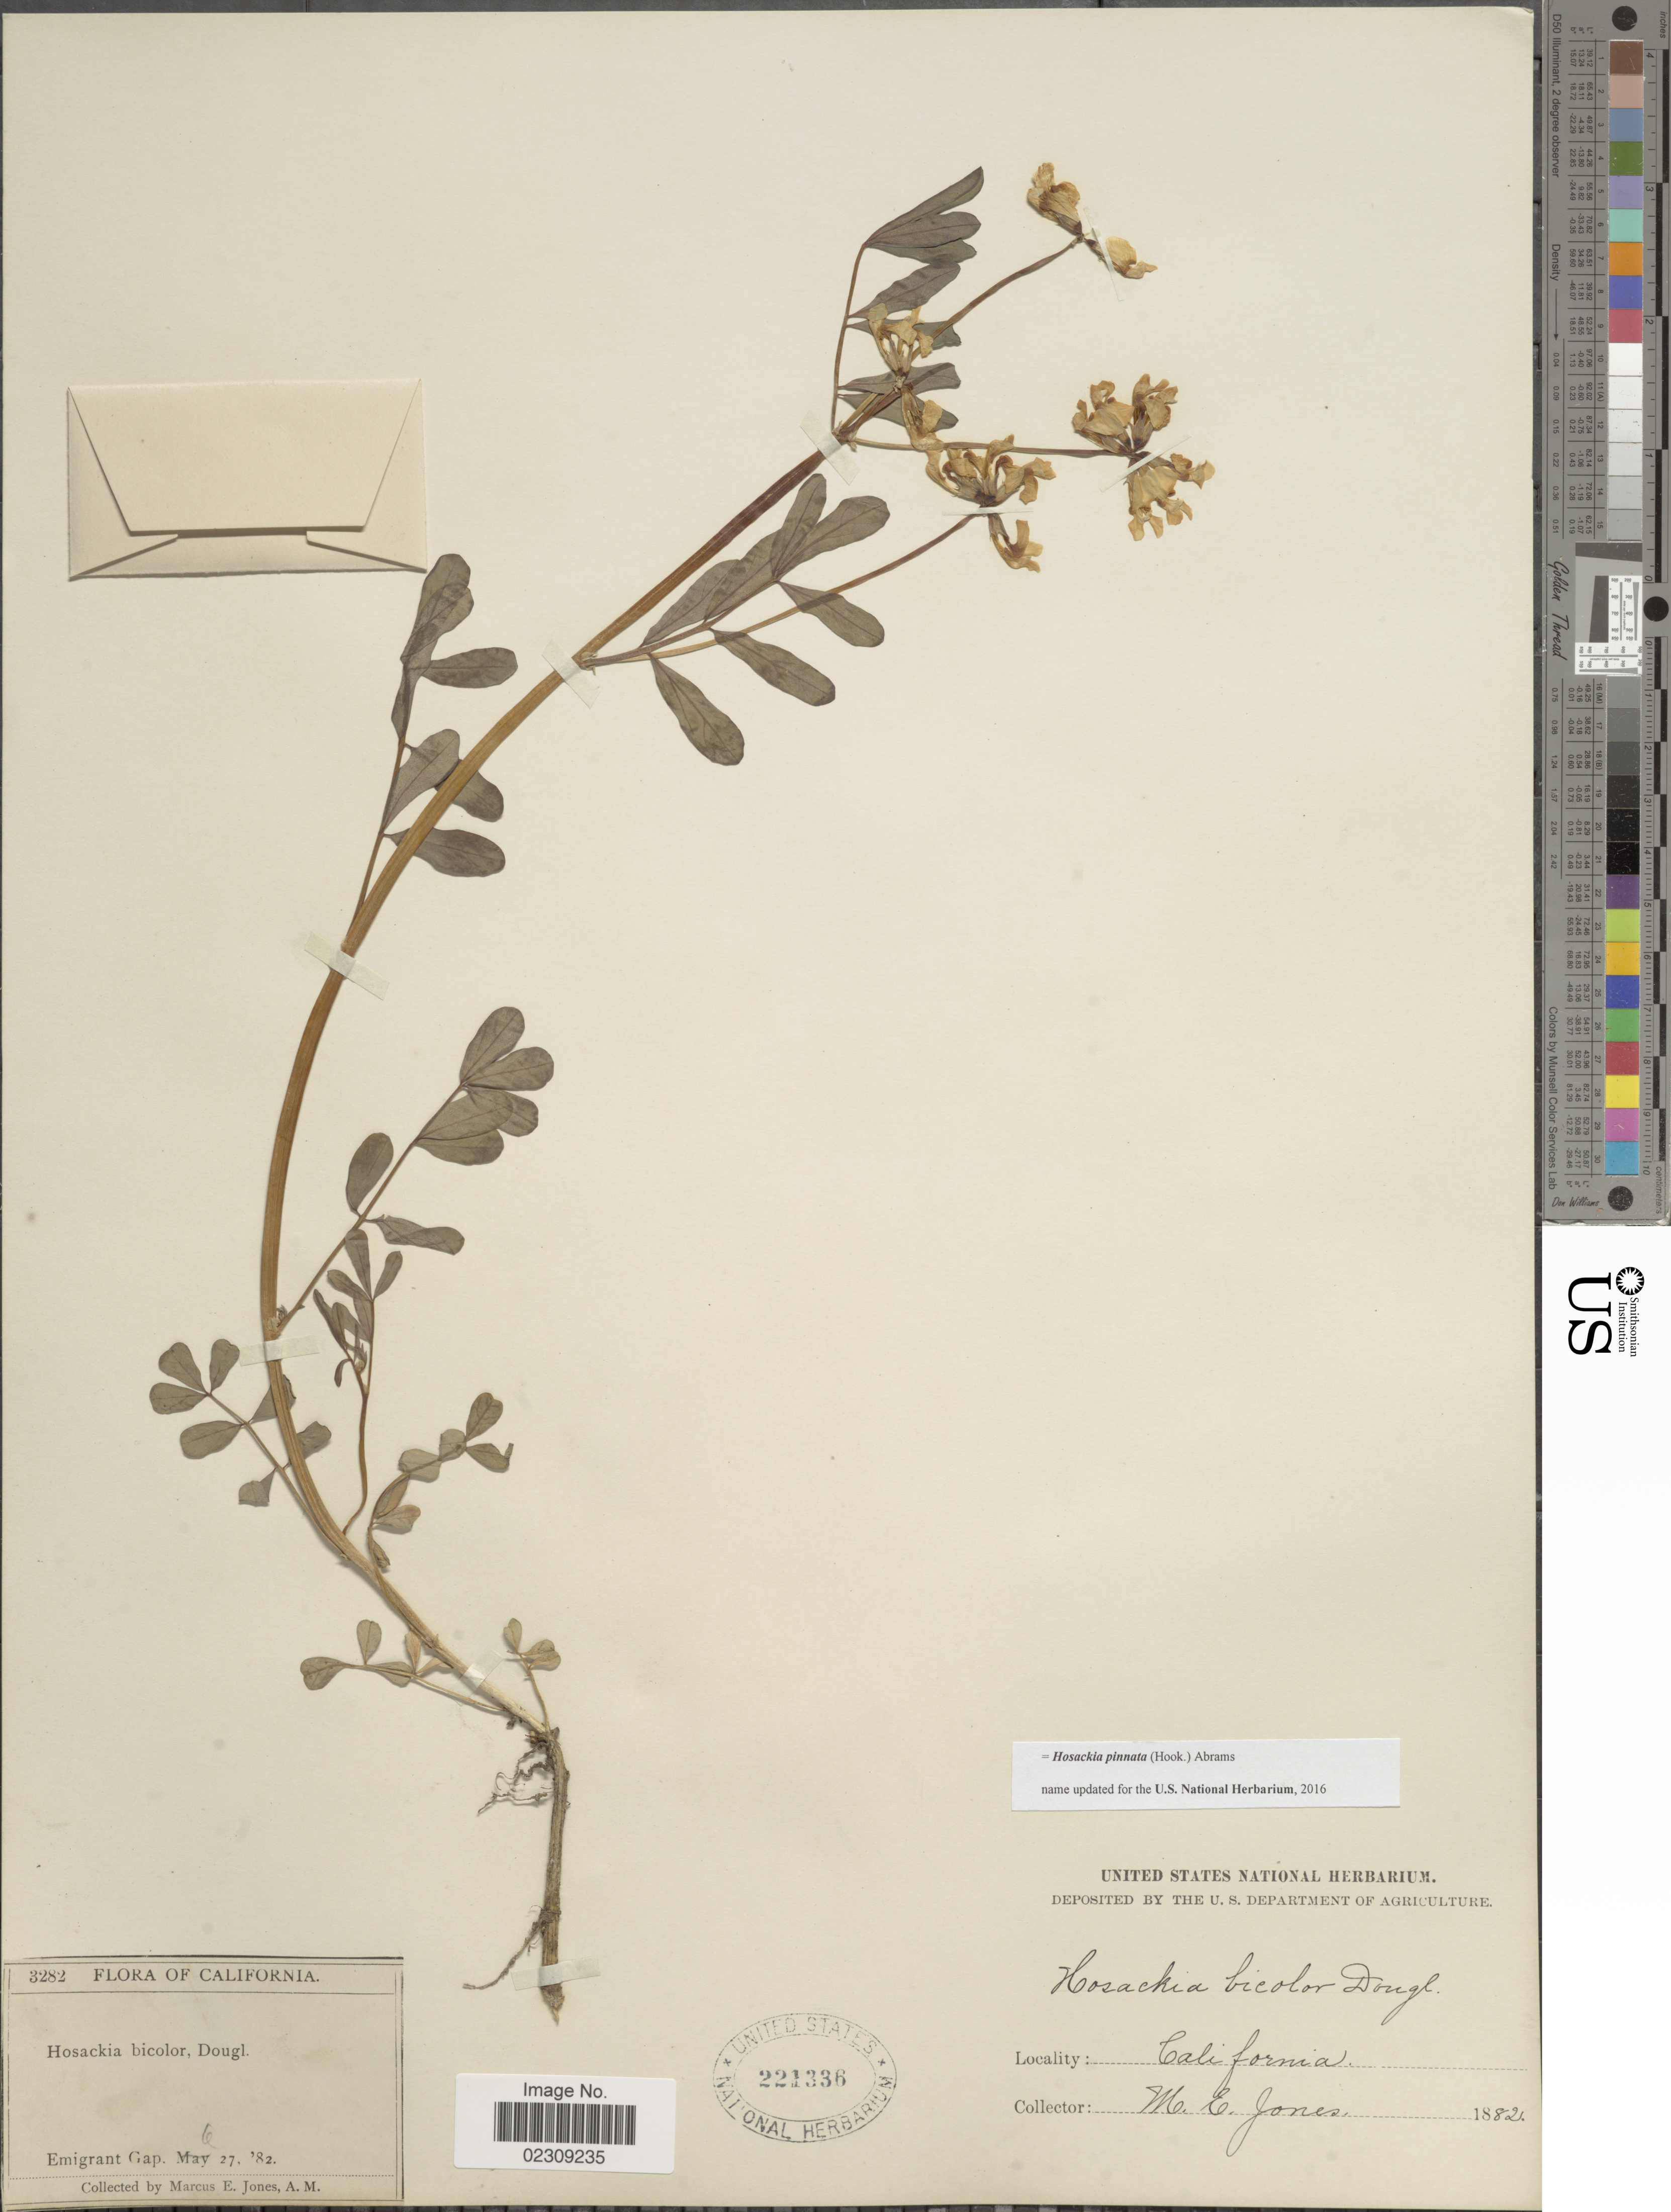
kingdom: Plantae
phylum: Tracheophyta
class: Magnoliopsida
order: Fabales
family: Fabaceae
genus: Hosackia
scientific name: Hosackia pinnata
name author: (Hook.) Abrams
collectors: M. E. Jones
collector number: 3282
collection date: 1882-06-27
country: United States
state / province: California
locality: Emigrant Gap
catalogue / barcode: US 221336